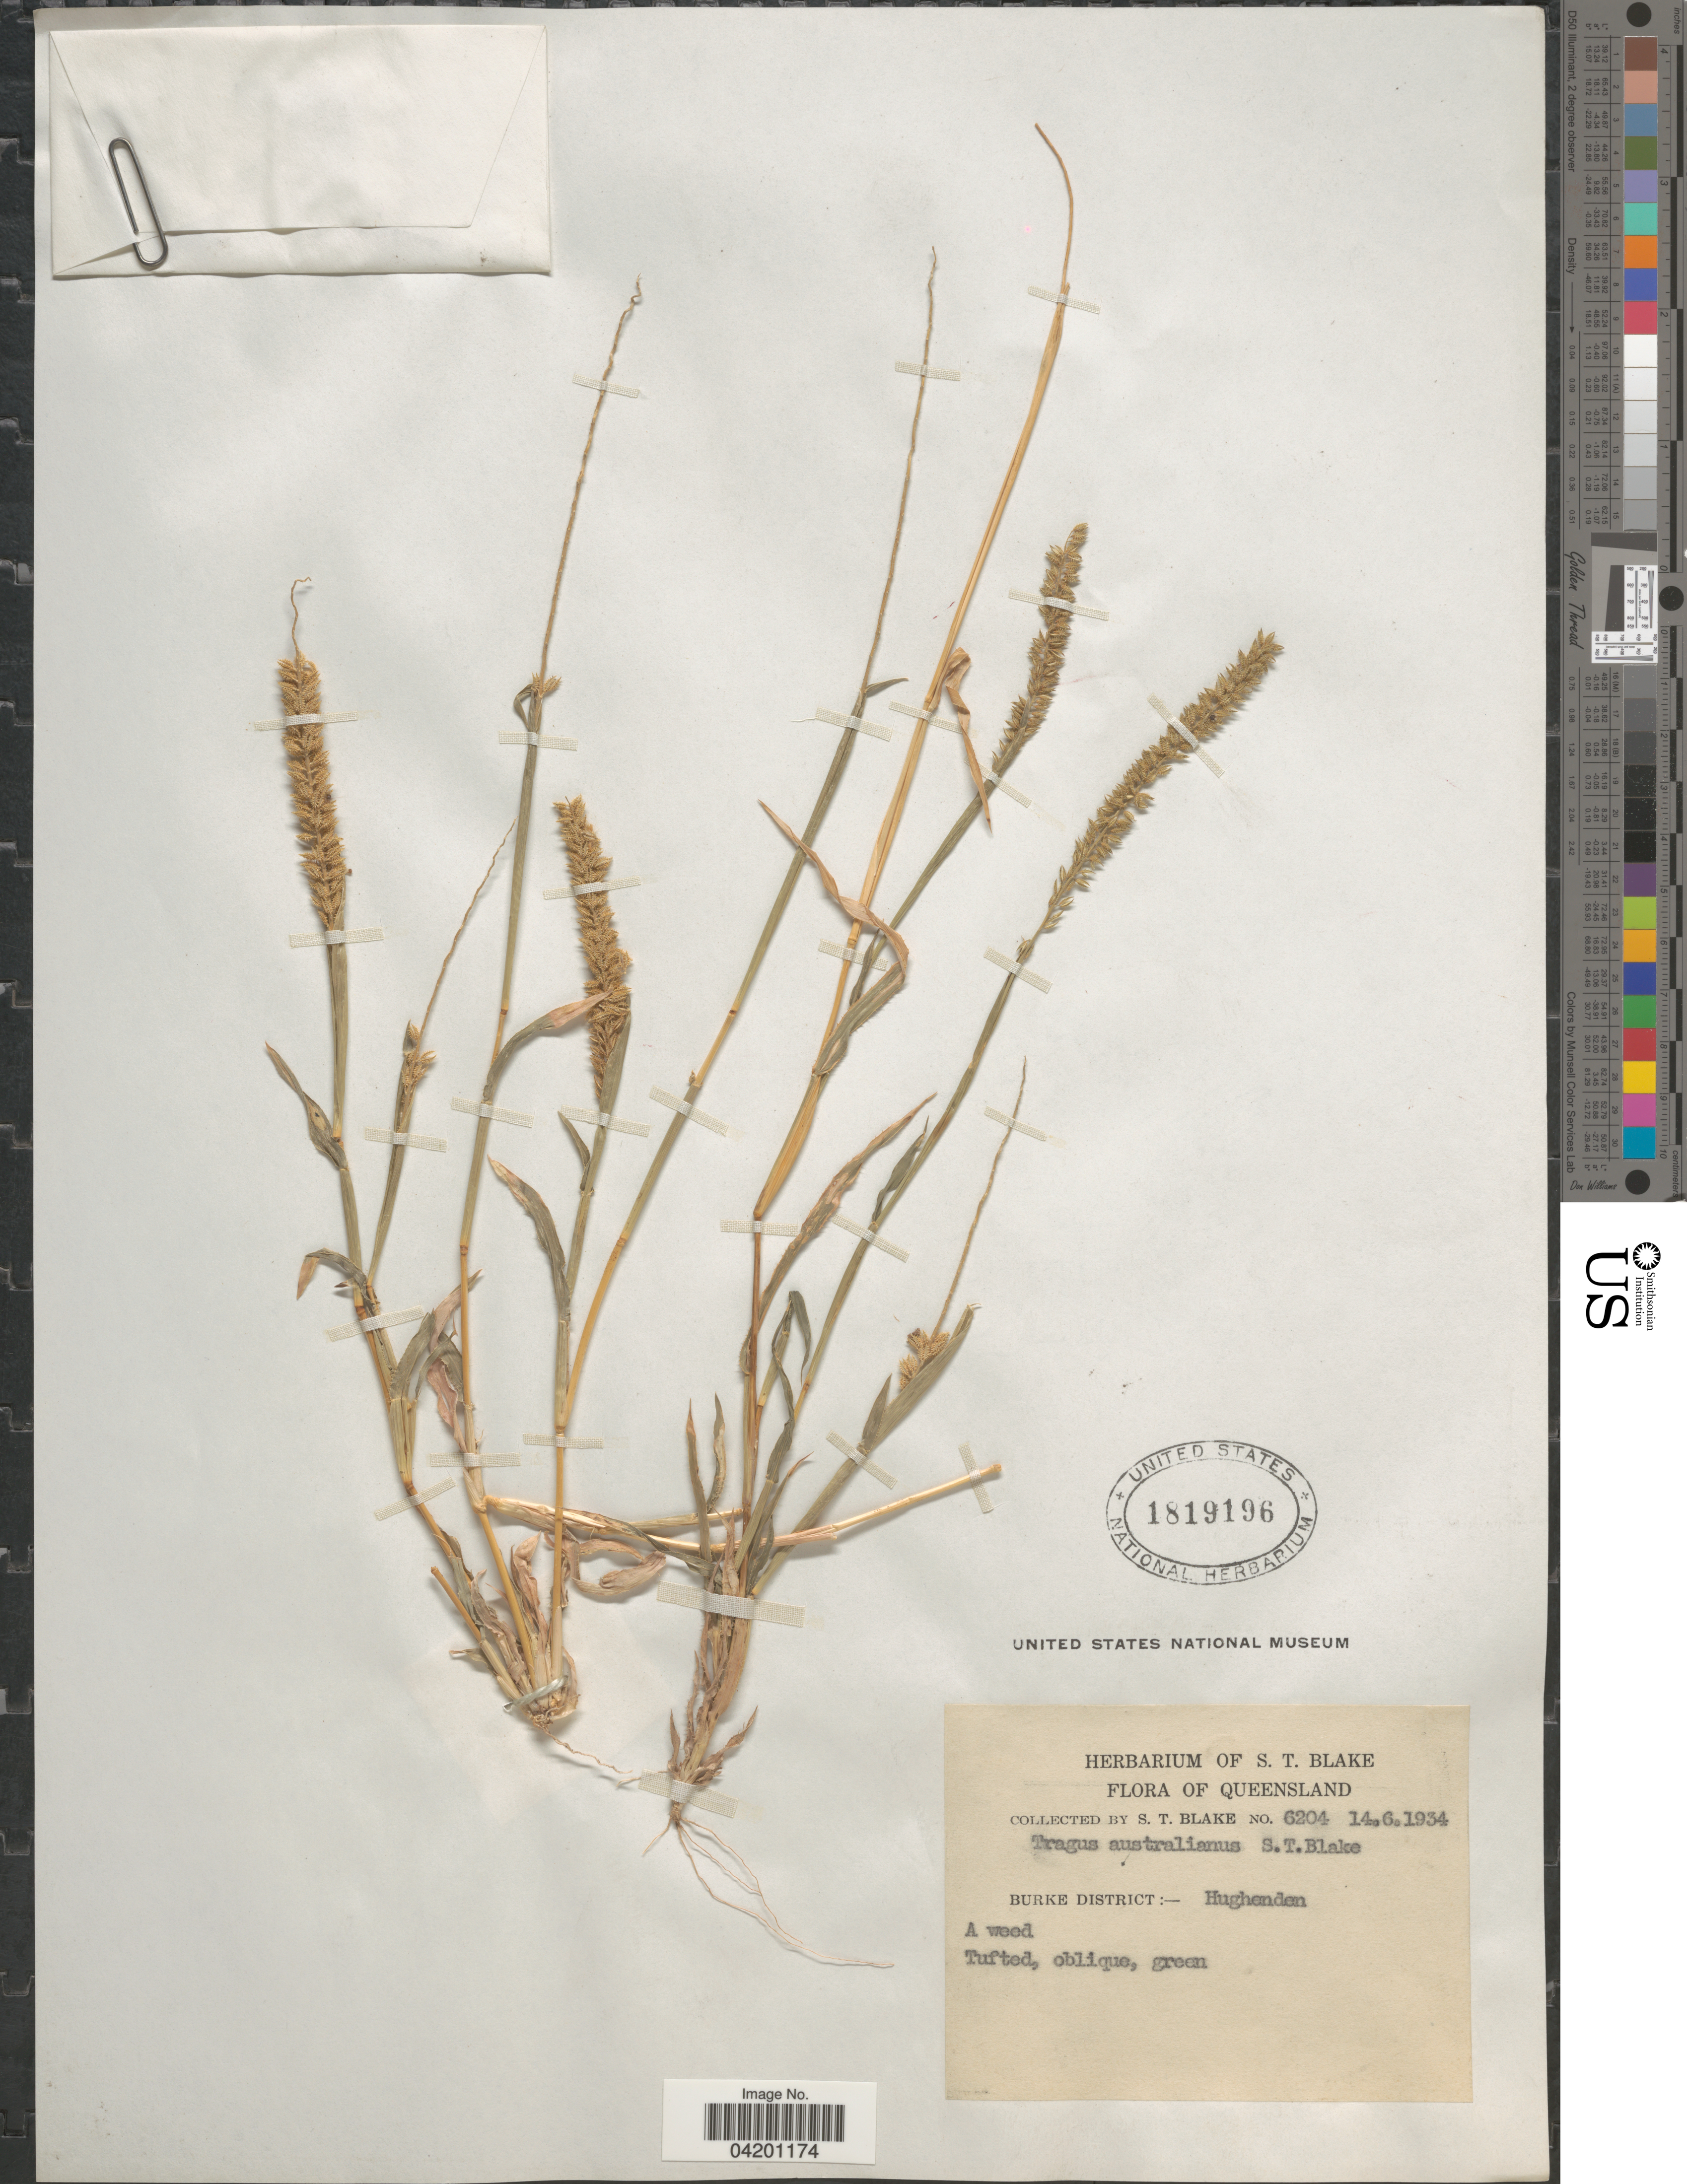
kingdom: Plantae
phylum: Tracheophyta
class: Liliopsida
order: Poales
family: Poaceae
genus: Tragus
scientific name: Tragus australianus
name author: S.T. Blake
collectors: S. T. Blake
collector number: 6204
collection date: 1934-06-14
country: Australia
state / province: Queensland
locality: Burke District:- Hughenden.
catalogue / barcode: US 1819196